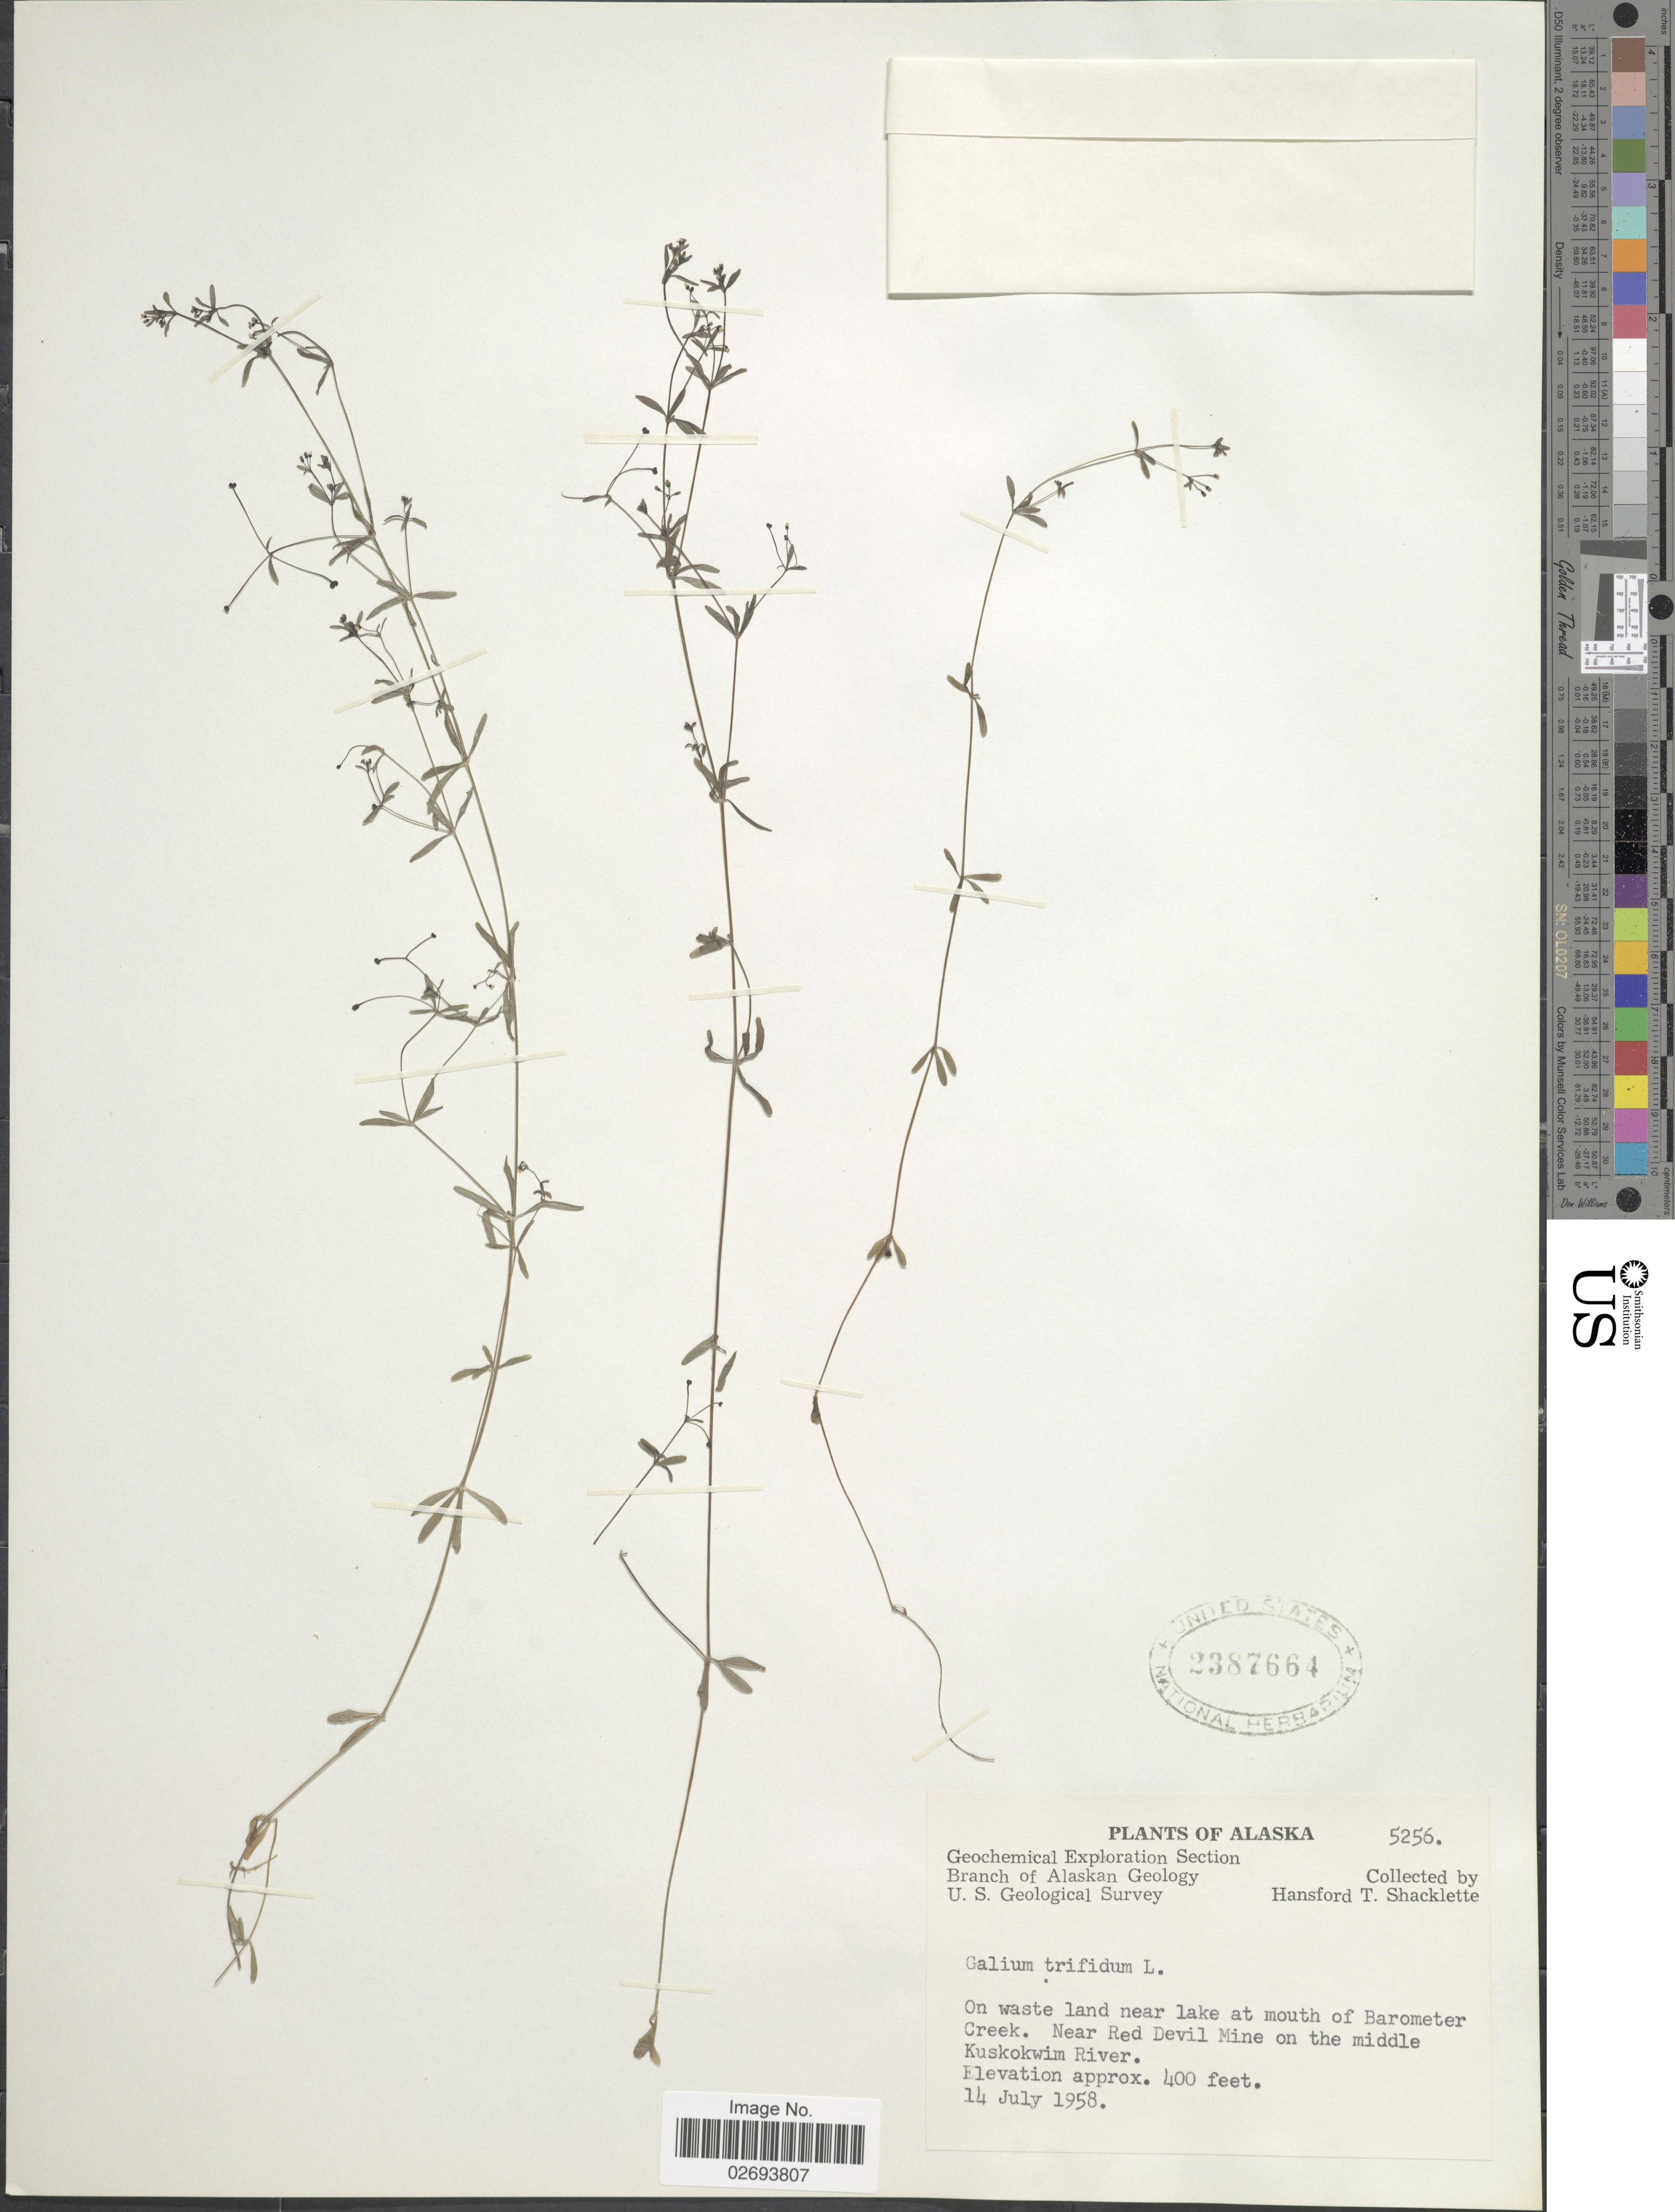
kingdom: Plantae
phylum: Tracheophyta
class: Magnoliopsida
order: Gentianales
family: Rubiaceae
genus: Galium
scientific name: Galium trifidum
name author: L.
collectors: H. Shacklette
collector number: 5256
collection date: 1958-07-14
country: United States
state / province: Alaska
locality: On waste land near lake at mouth of Barometer Creek. Near Red Devil Mine on the middle Kuskowim River.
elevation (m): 122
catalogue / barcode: US 2387664